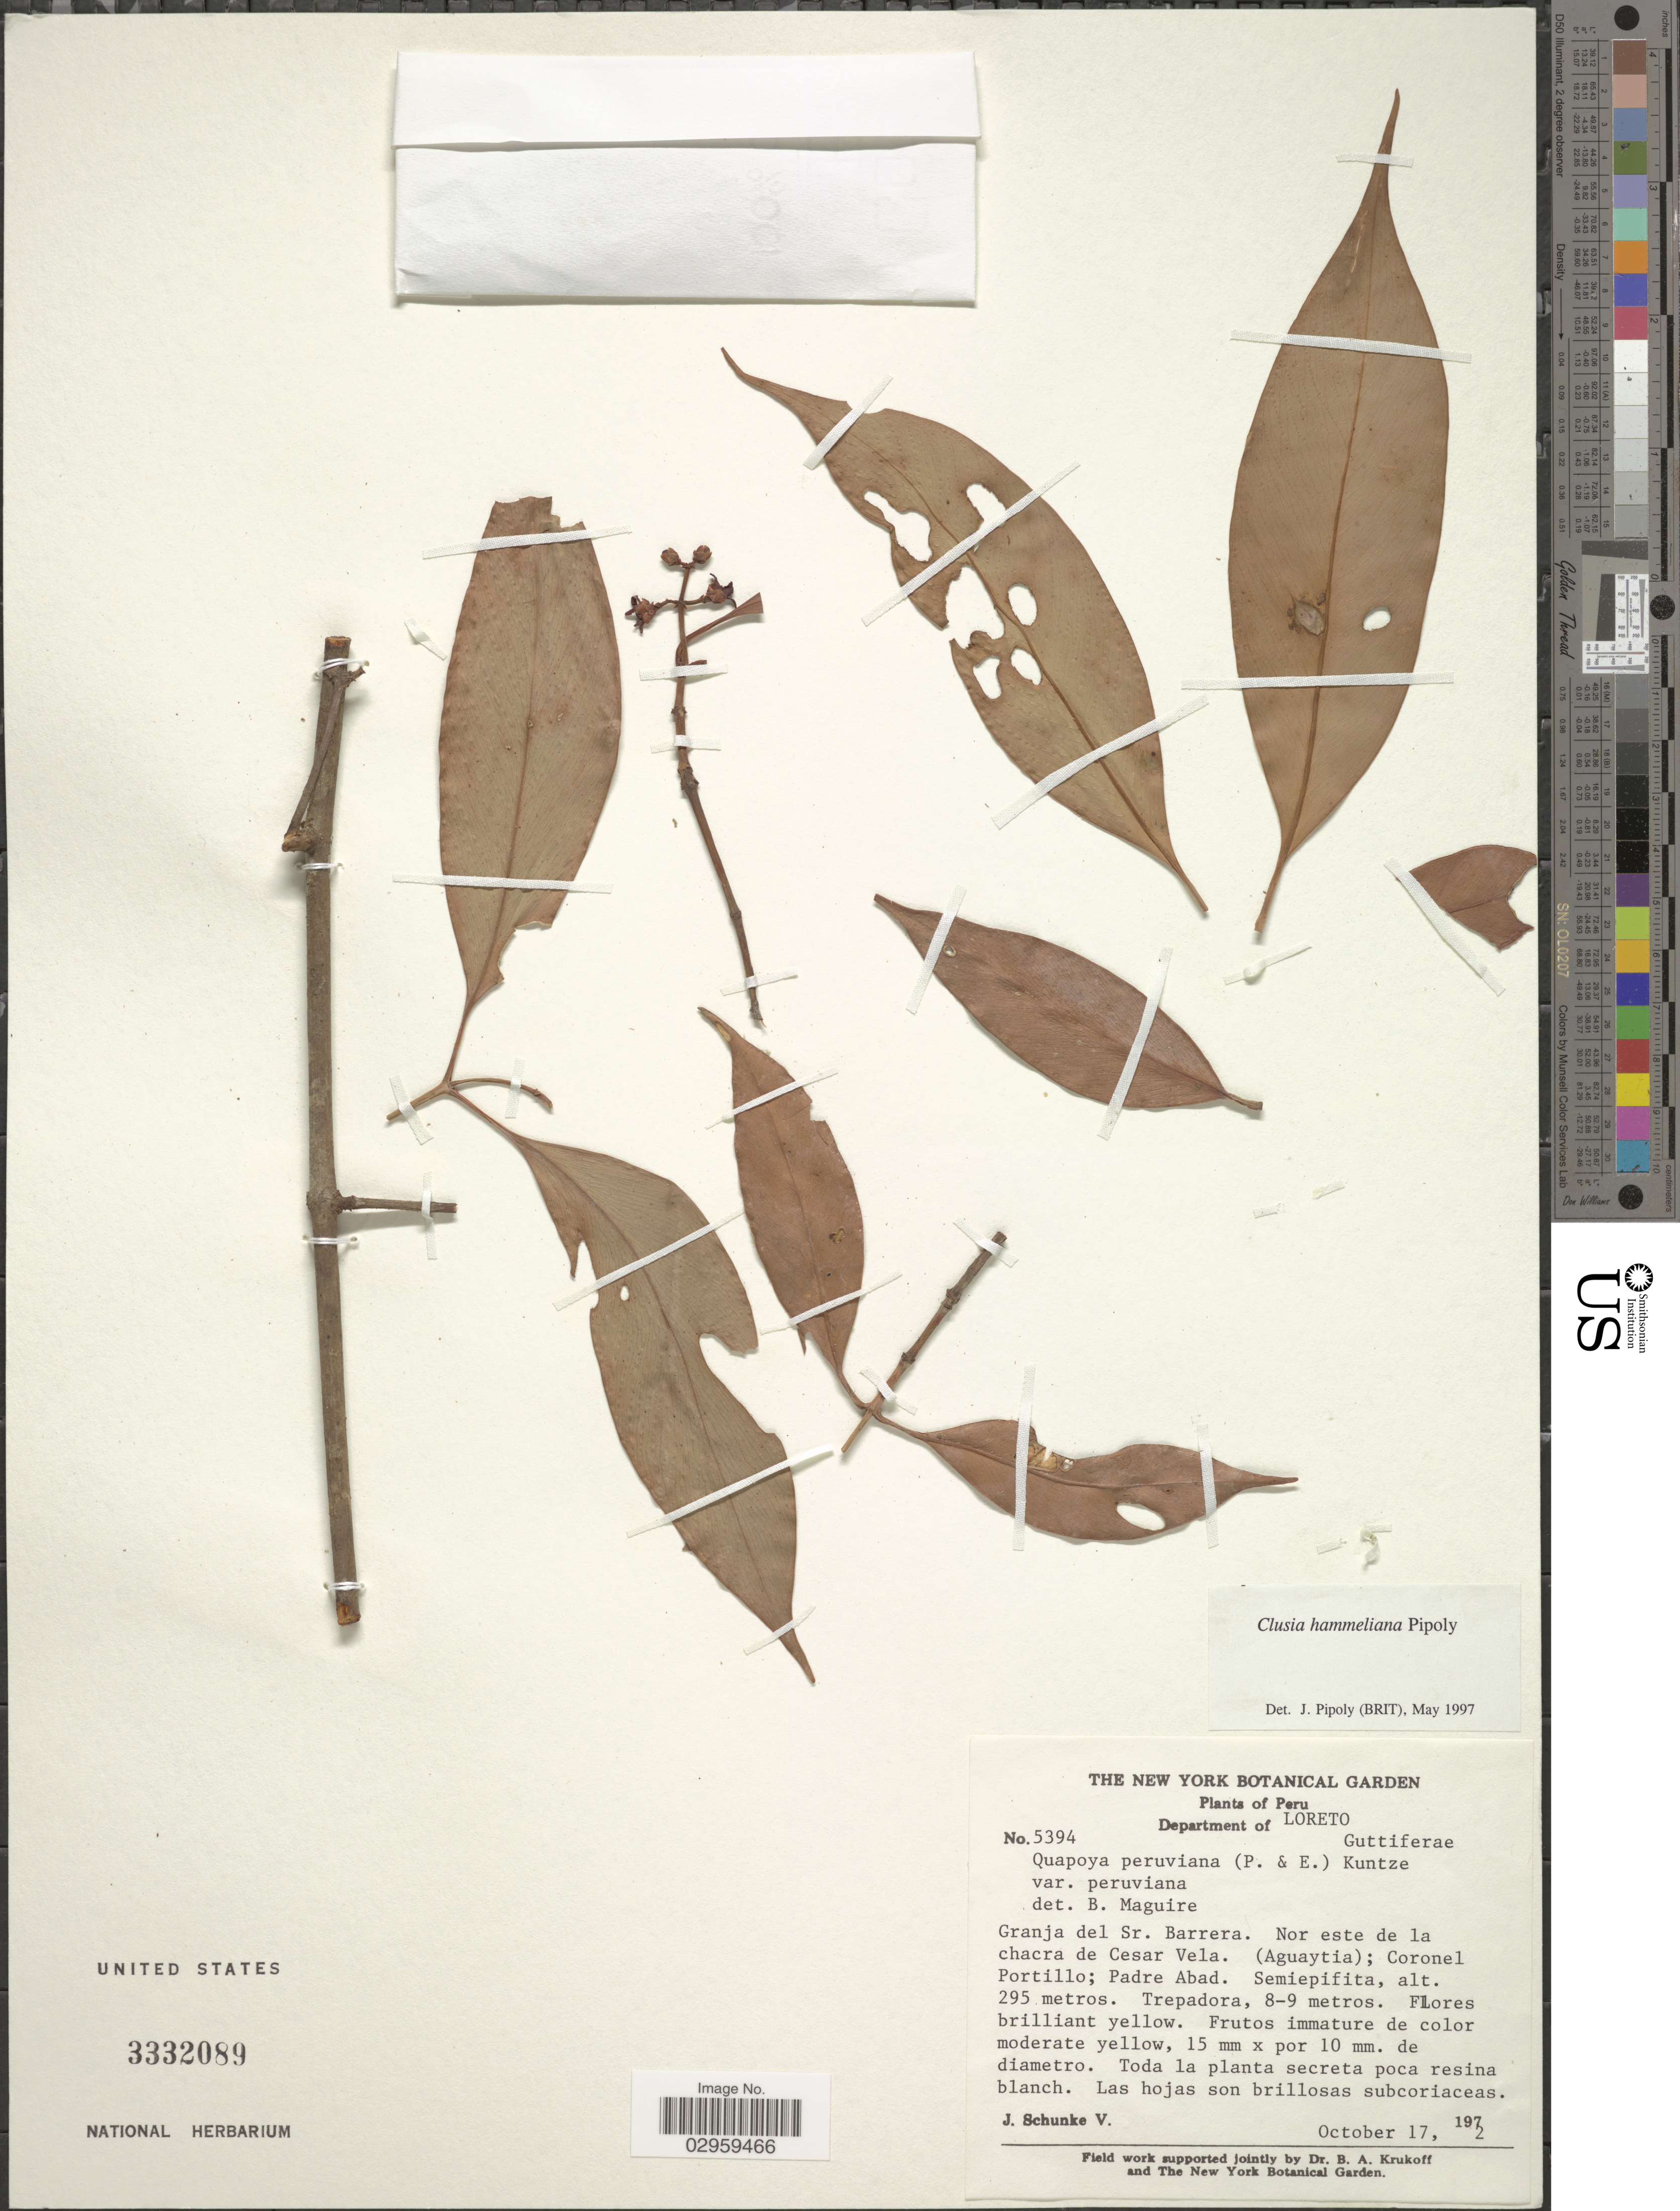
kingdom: Plantae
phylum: Tracheophyta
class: Magnoliopsida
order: Malpighiales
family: Clusiaceae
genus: Clusia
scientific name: Clusia hammeliana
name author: Pipoly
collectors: J. Schunke Vigo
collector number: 5394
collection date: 1972-10-17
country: Peru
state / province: Loreto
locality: Department of Loreto. Granja del Sr. Barrera. Nor este de la chacra de Cesar Vela. (Aguaytia); Coronel Portillo; Padre Abad. Semiepifita.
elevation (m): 295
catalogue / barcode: US 3332089